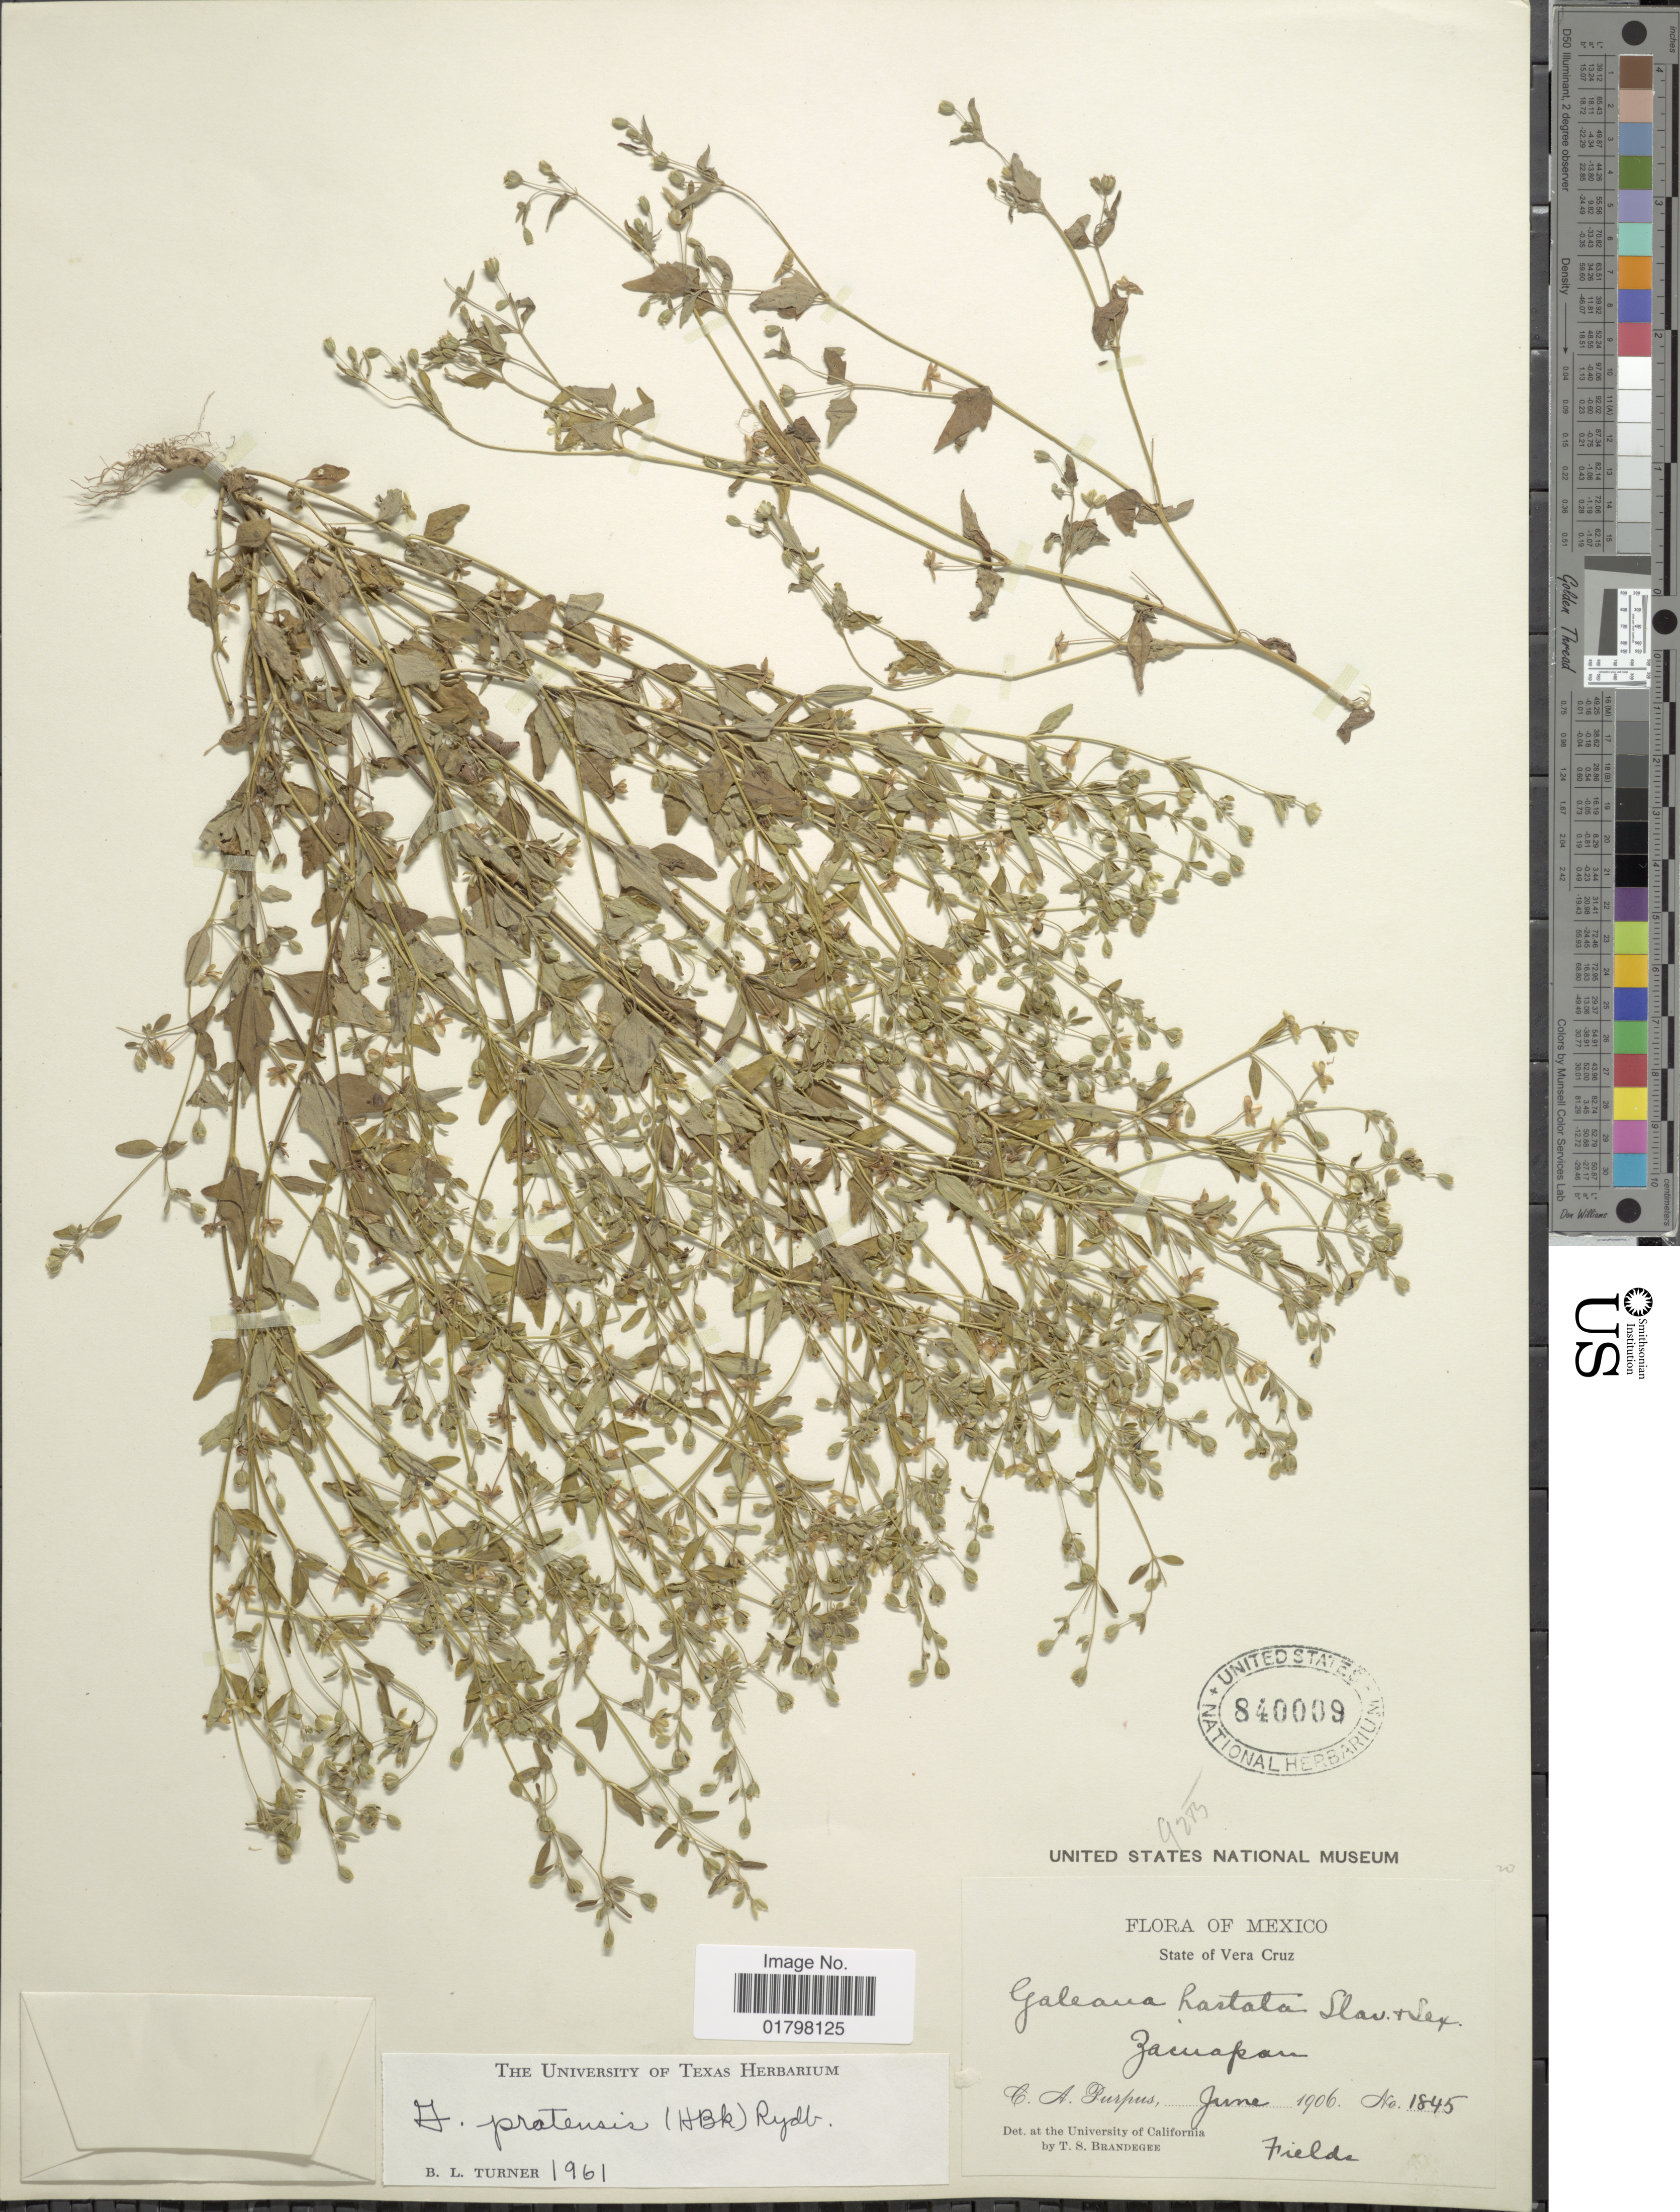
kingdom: Plantae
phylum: Tracheophyta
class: Magnoliopsida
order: Asterales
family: Asteraceae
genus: Galeana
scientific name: Galeana pratensis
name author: (Kunth) Rydb.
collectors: C. A. Purpus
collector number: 1845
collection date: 1906-06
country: Mexico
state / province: Veracruz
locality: State of VeraCruz. Zacuapan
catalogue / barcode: US 840009